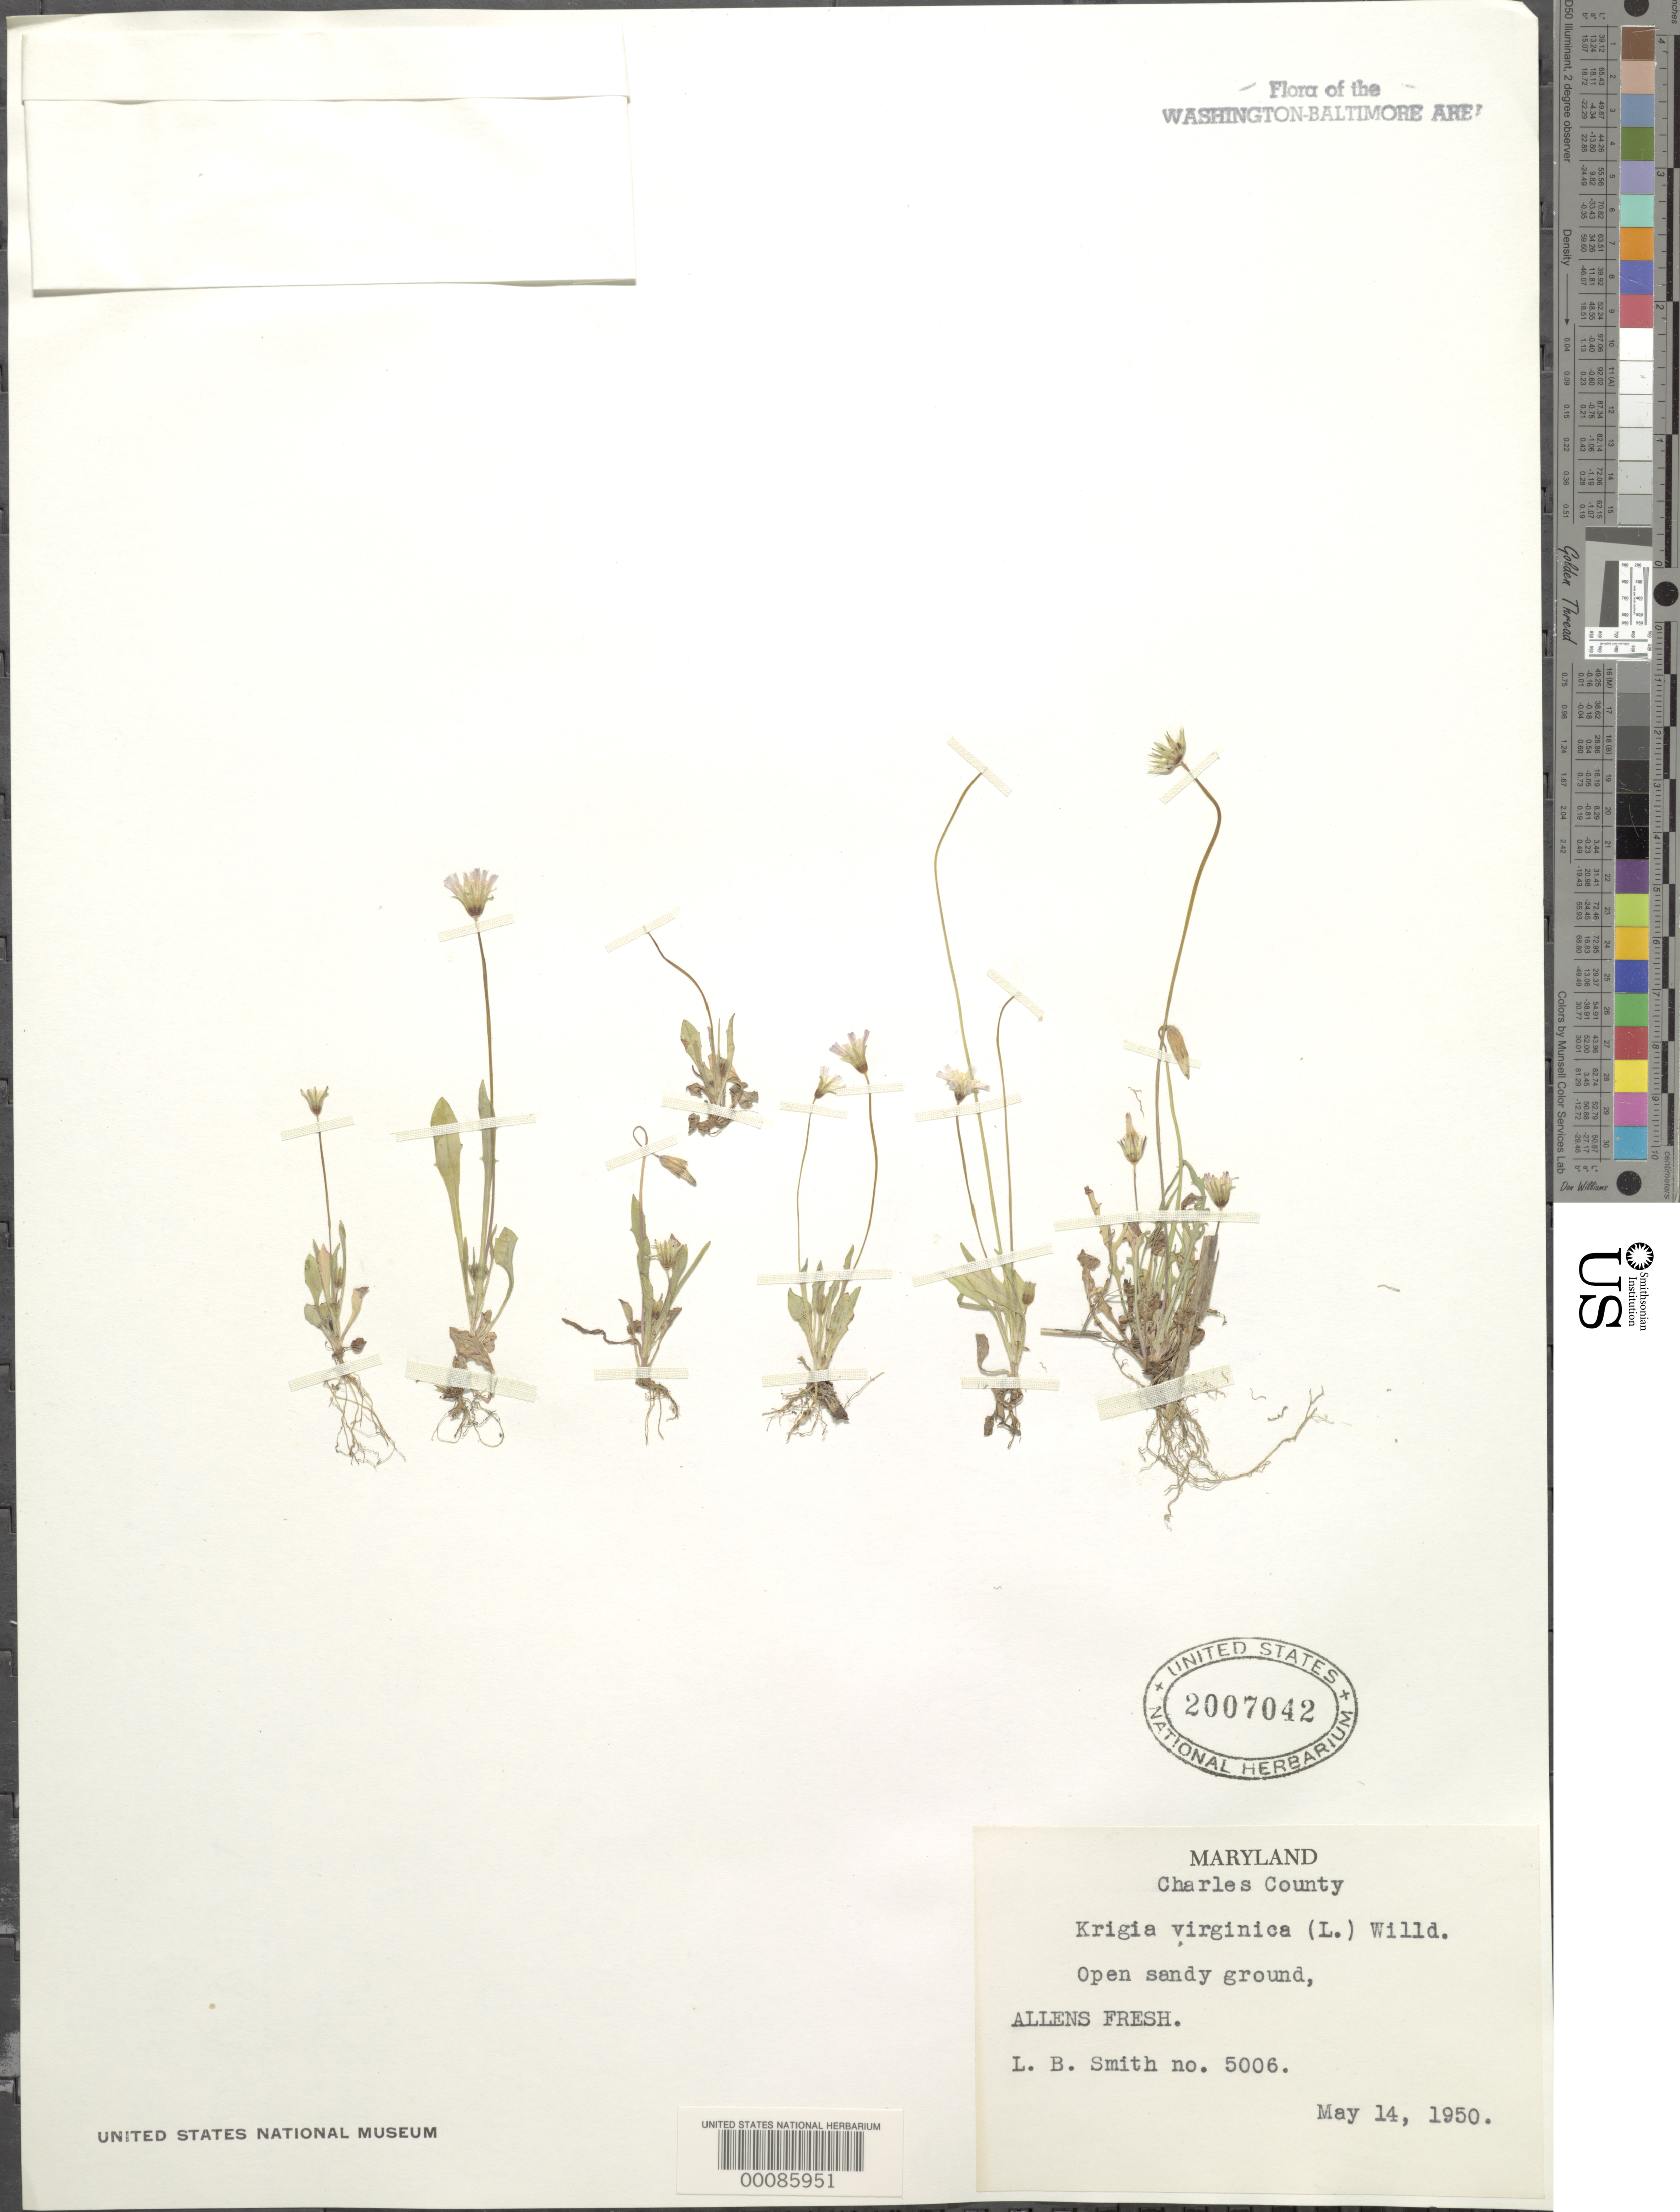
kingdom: Plantae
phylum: Tracheophyta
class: Magnoliopsida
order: Asterales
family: Asteraceae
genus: Krigia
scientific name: Krigia virginica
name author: (L.) Willd.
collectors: L. Smith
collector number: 5006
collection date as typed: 14 May 1950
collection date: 1950-05-14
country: United States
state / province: Maryland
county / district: Charles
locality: Allens Fresh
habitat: Open sandy ground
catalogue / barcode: US 2007042